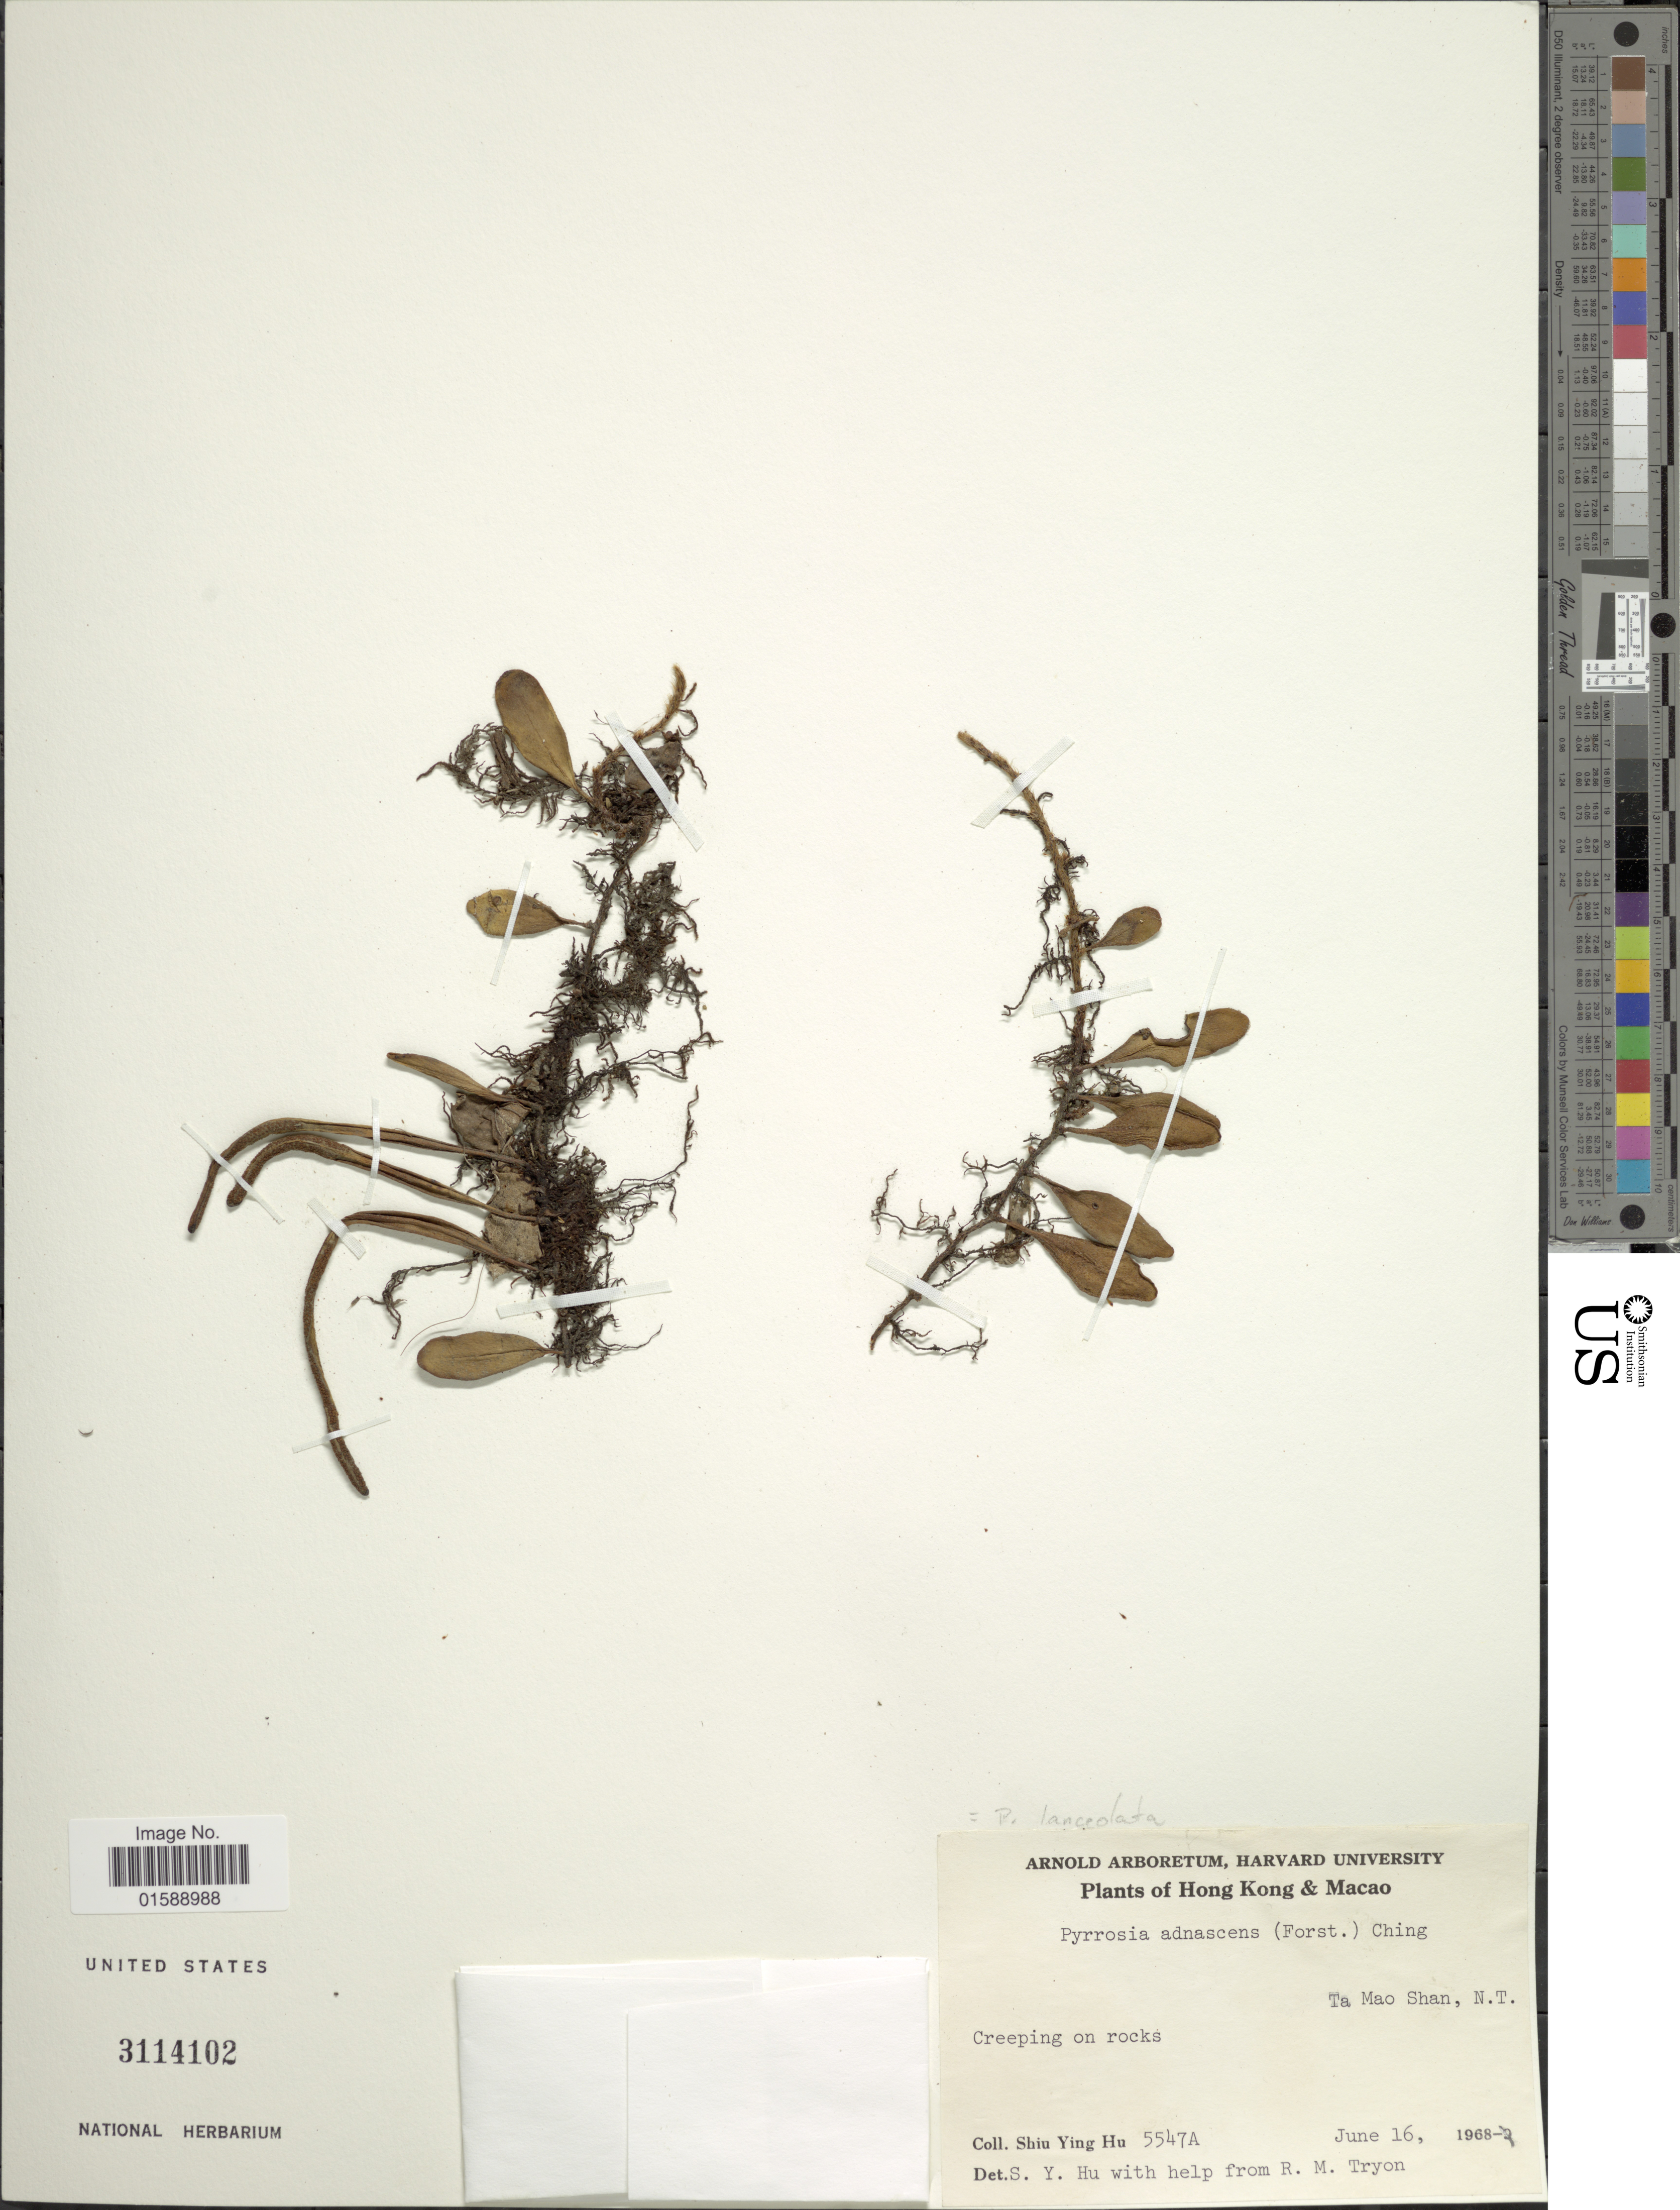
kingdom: Plantae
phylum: Tracheophyta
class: Polypodiopsida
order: Polypodiales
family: Polypodiaceae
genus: Pyrrosia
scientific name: Pyrrosia lanceolata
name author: (L.) Farw.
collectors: S. Y. Hu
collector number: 5547A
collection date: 1968-06-16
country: China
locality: Hong Kong & Macao. Ta Mao Shan, N. T.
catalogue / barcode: US 3114102